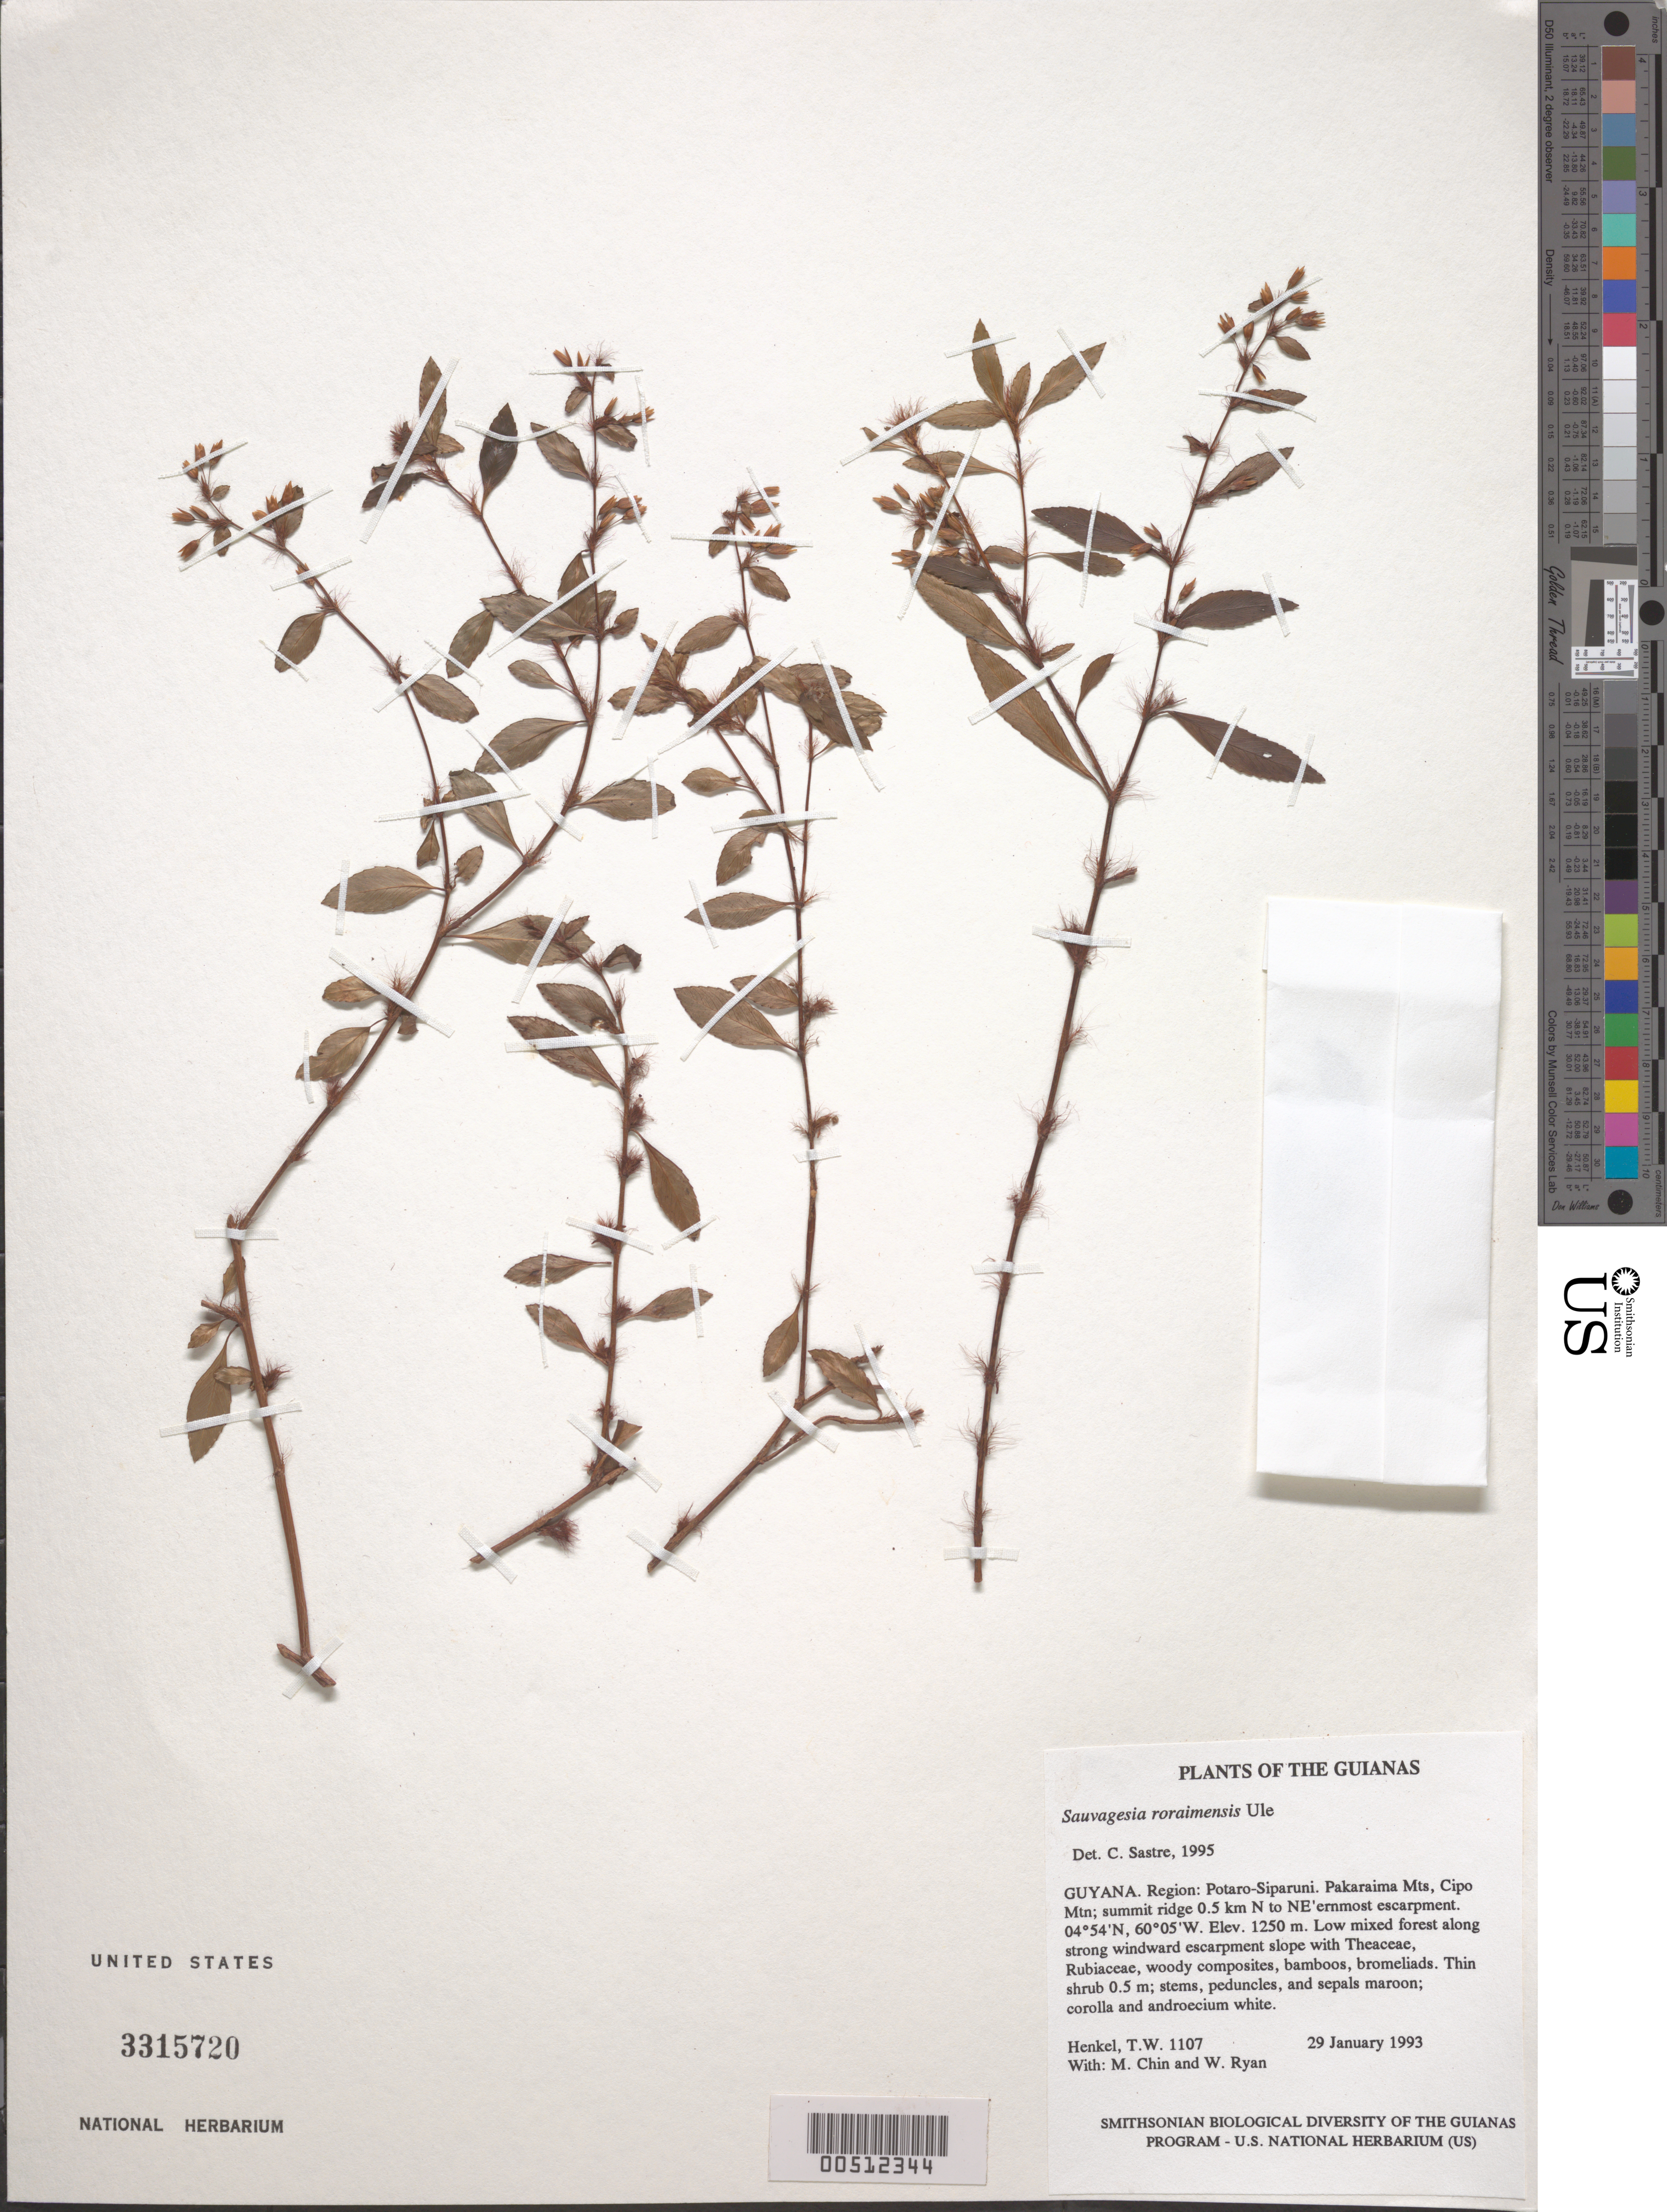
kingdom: Plantae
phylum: Tracheophyta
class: Magnoliopsida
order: Malpighiales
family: Ochnaceae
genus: Sauvagesia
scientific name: Sauvagesia roraimensis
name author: Ule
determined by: Sastre, C. H. L.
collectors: T. Henkel, M. Chin & W. Ryan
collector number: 1107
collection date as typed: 29 January 1993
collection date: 1993-01-29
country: Guyana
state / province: Potaro-Siparuni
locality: Pakaraima Mts, Cipo Mtn; summit ridge 0.5 km N to NE'ernmost escarpment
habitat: Low mixed forest along strong windward escarpment slope with Theaceae, Rubiaceae, woody composites, bamboos, bromeliads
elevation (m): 1250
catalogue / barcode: US 3315720